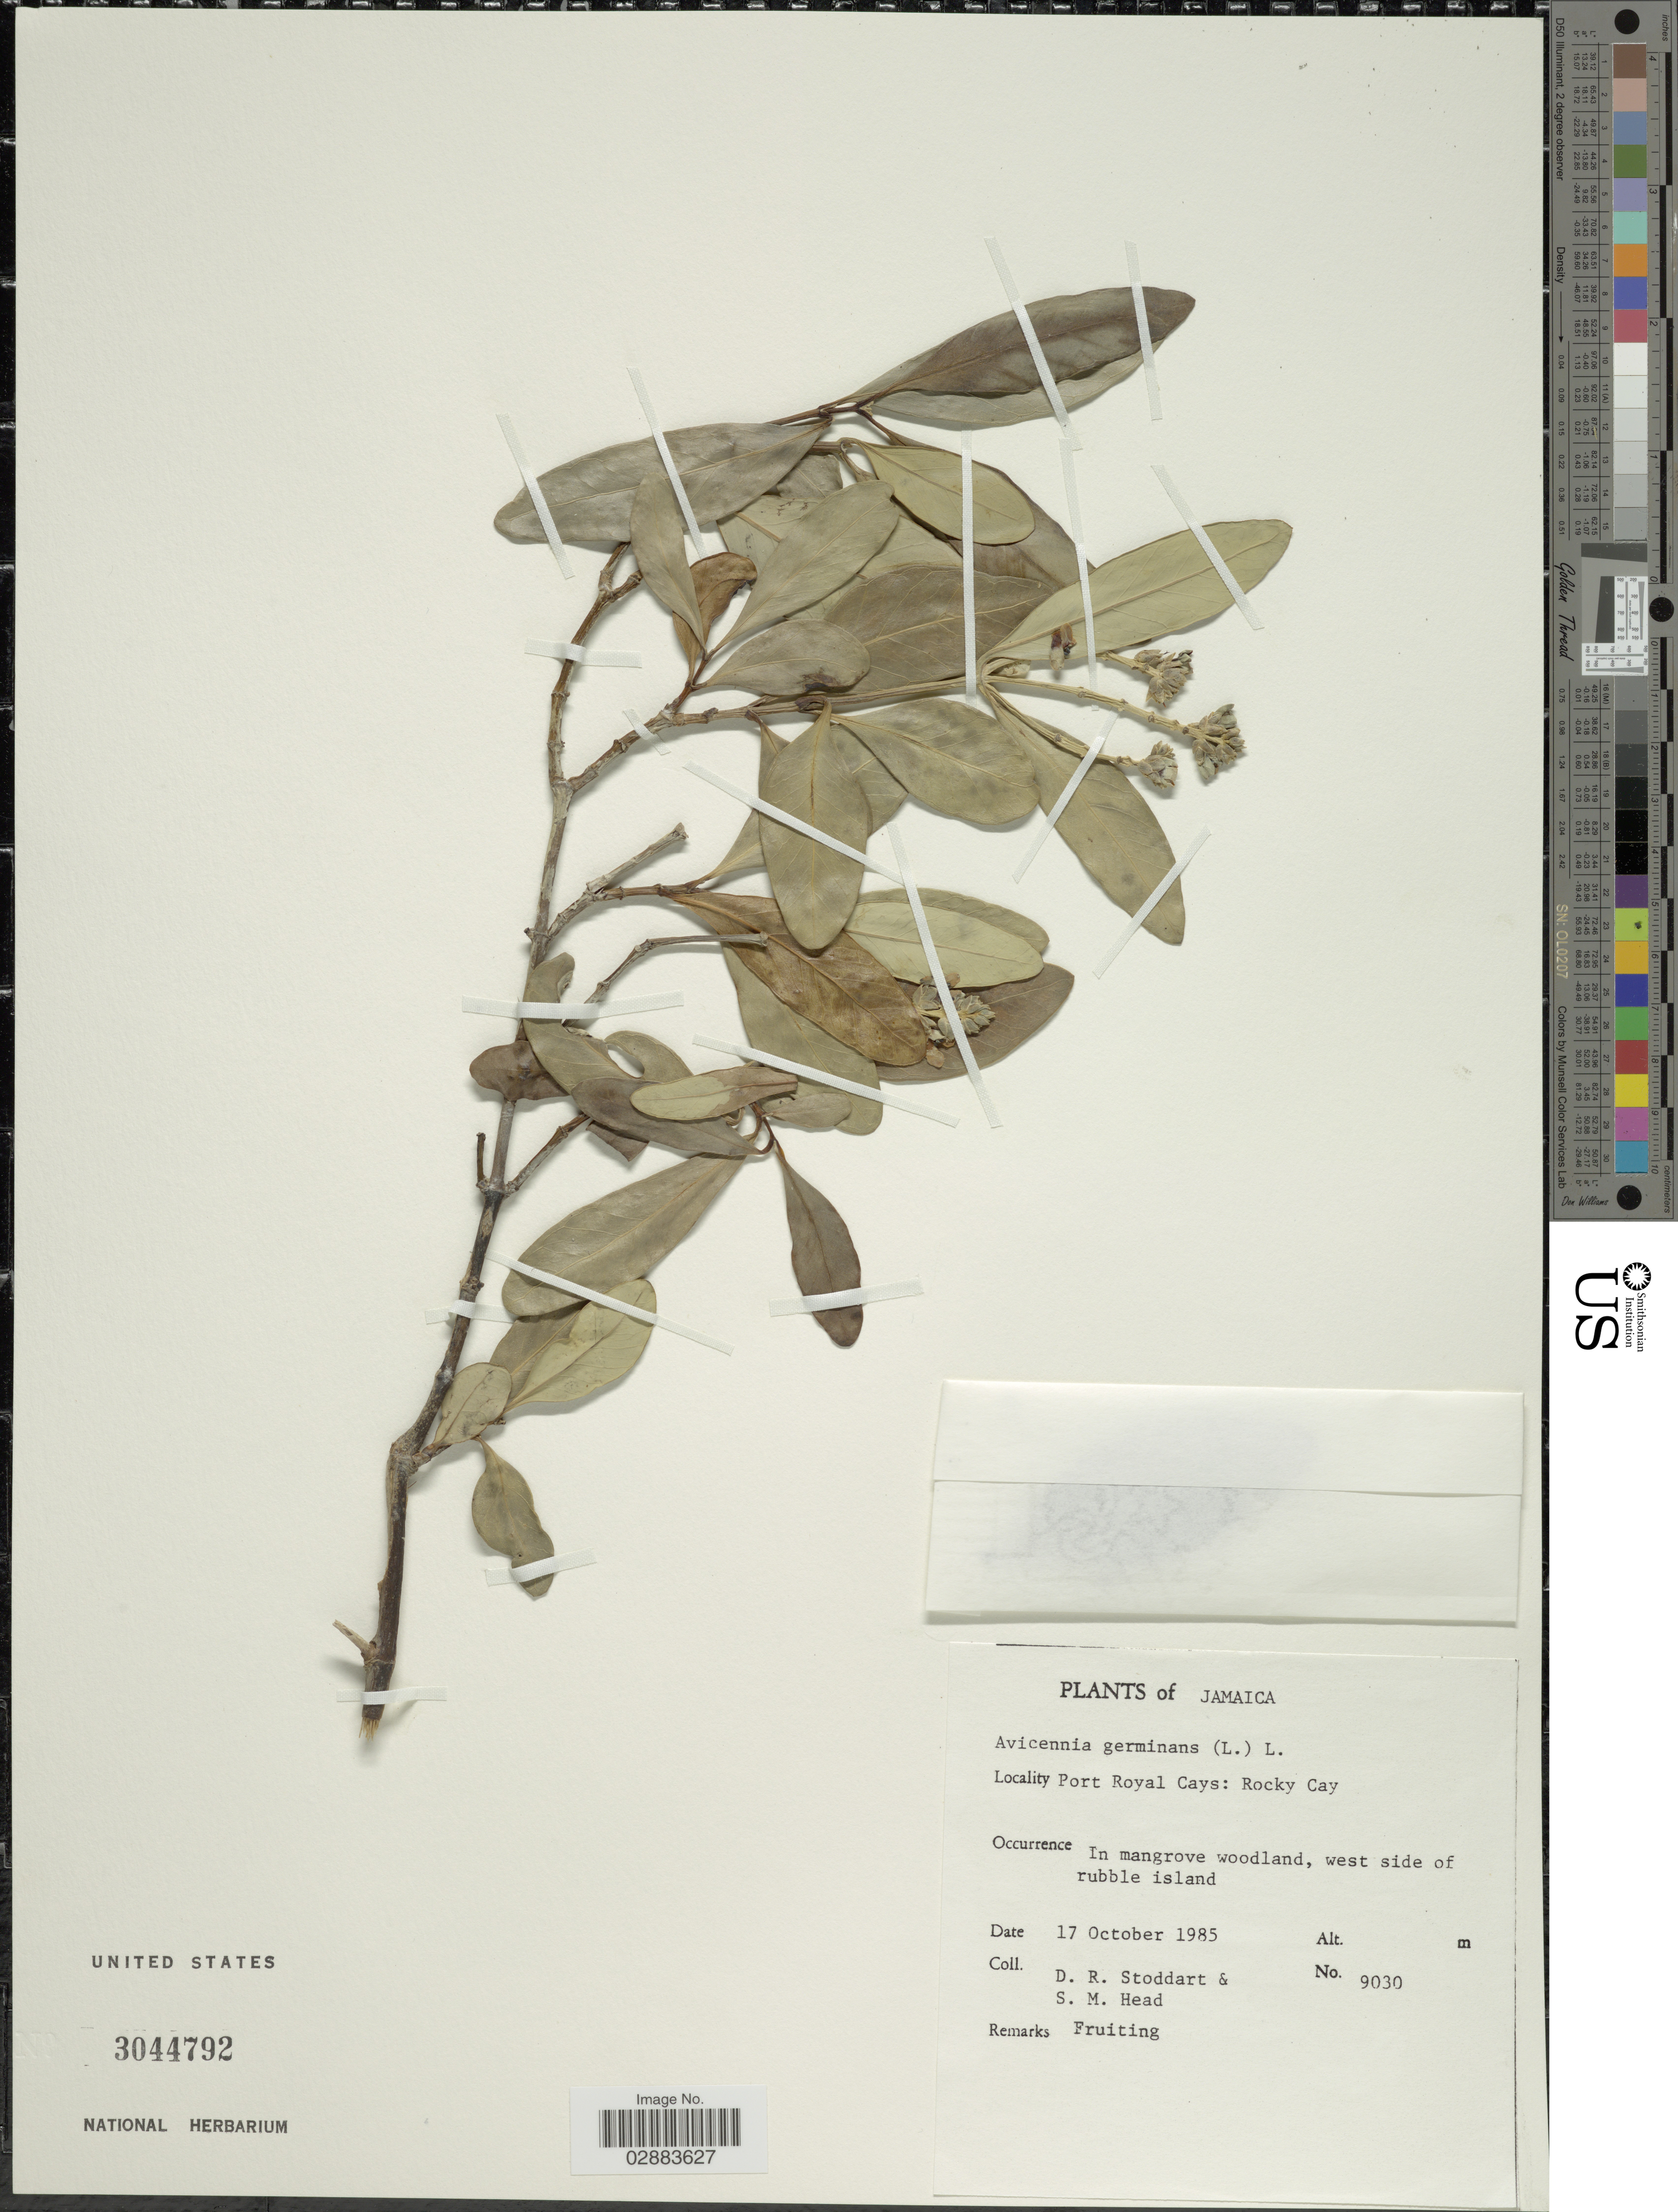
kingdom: Plantae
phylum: Tracheophyta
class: Magnoliopsida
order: Lamiales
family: Acanthaceae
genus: Avicennia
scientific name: Avicennia germinans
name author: (L.) L.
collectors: D. R. Stoddart & S. Head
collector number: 9030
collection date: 1985-10-17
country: Jamaica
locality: In mangrove woodland, west side of rubble island.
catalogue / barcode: US 3044792